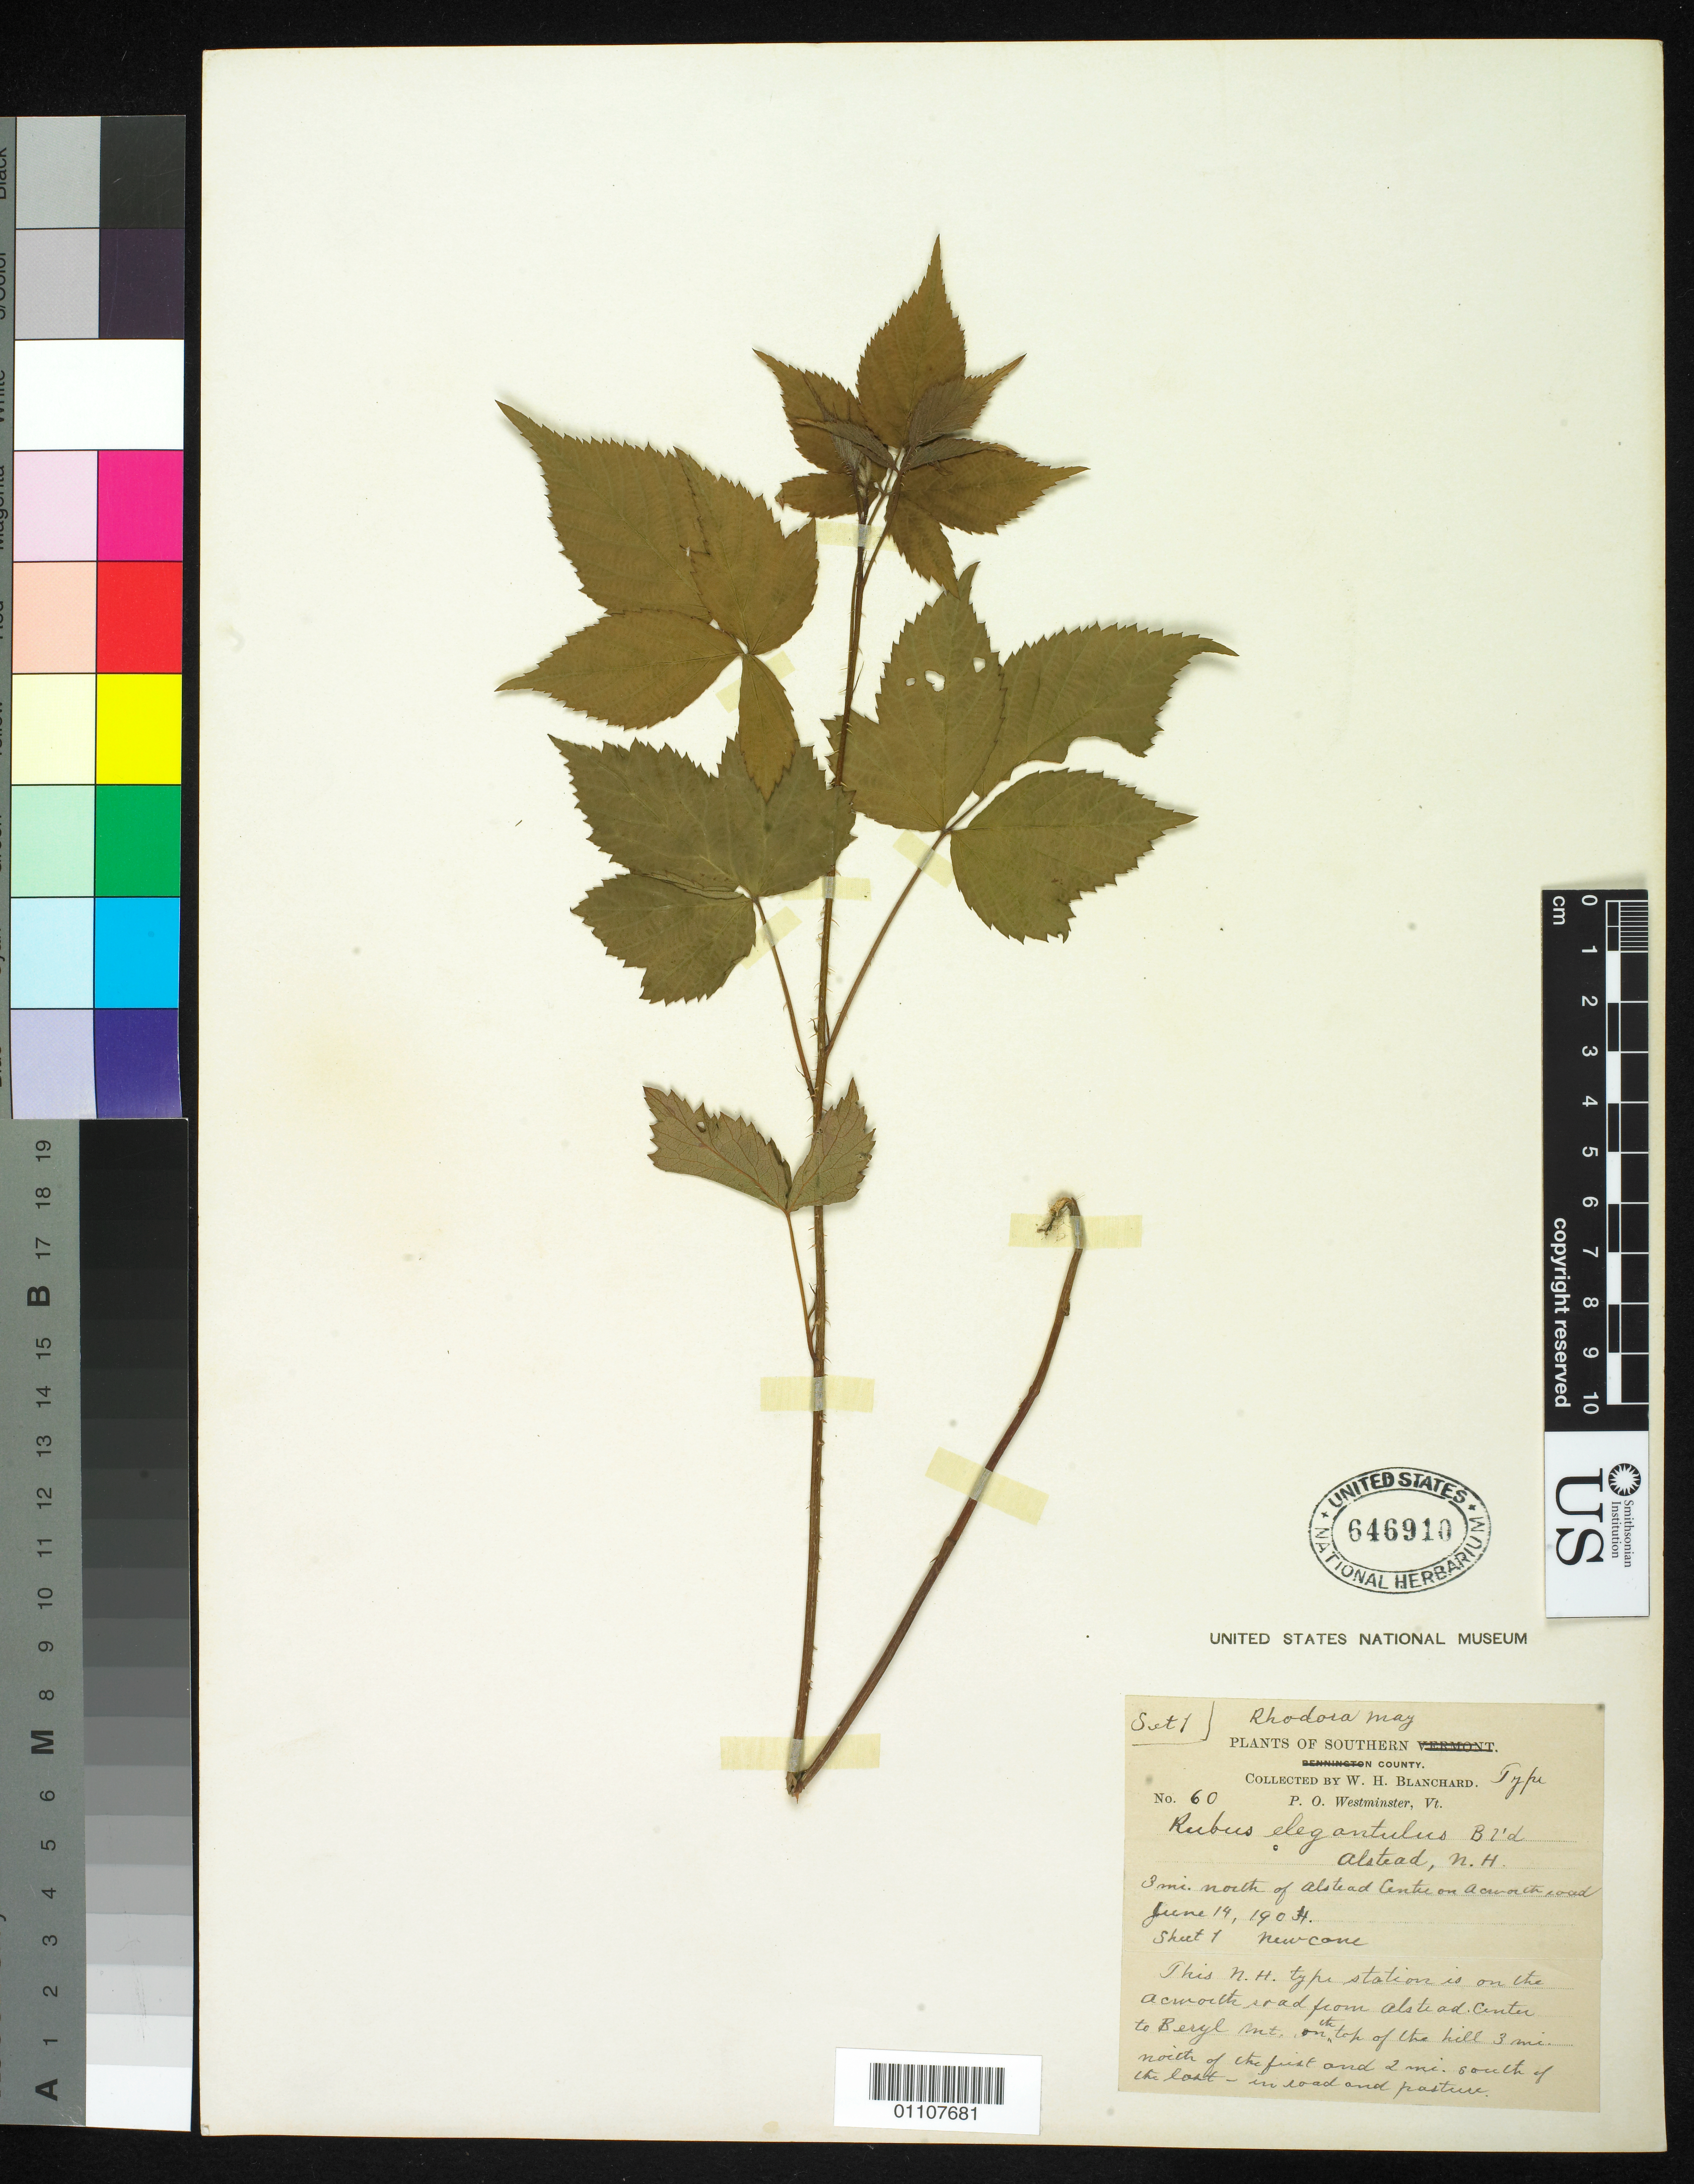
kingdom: Plantae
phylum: Tracheophyta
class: Magnoliopsida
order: Rosales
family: Rosaceae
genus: Rubus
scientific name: Rubus elegantulus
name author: Blanch.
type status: Syntype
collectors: W. H. Blanchard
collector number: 60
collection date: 1904-06-14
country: United States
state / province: New Hampshire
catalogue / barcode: US 646910